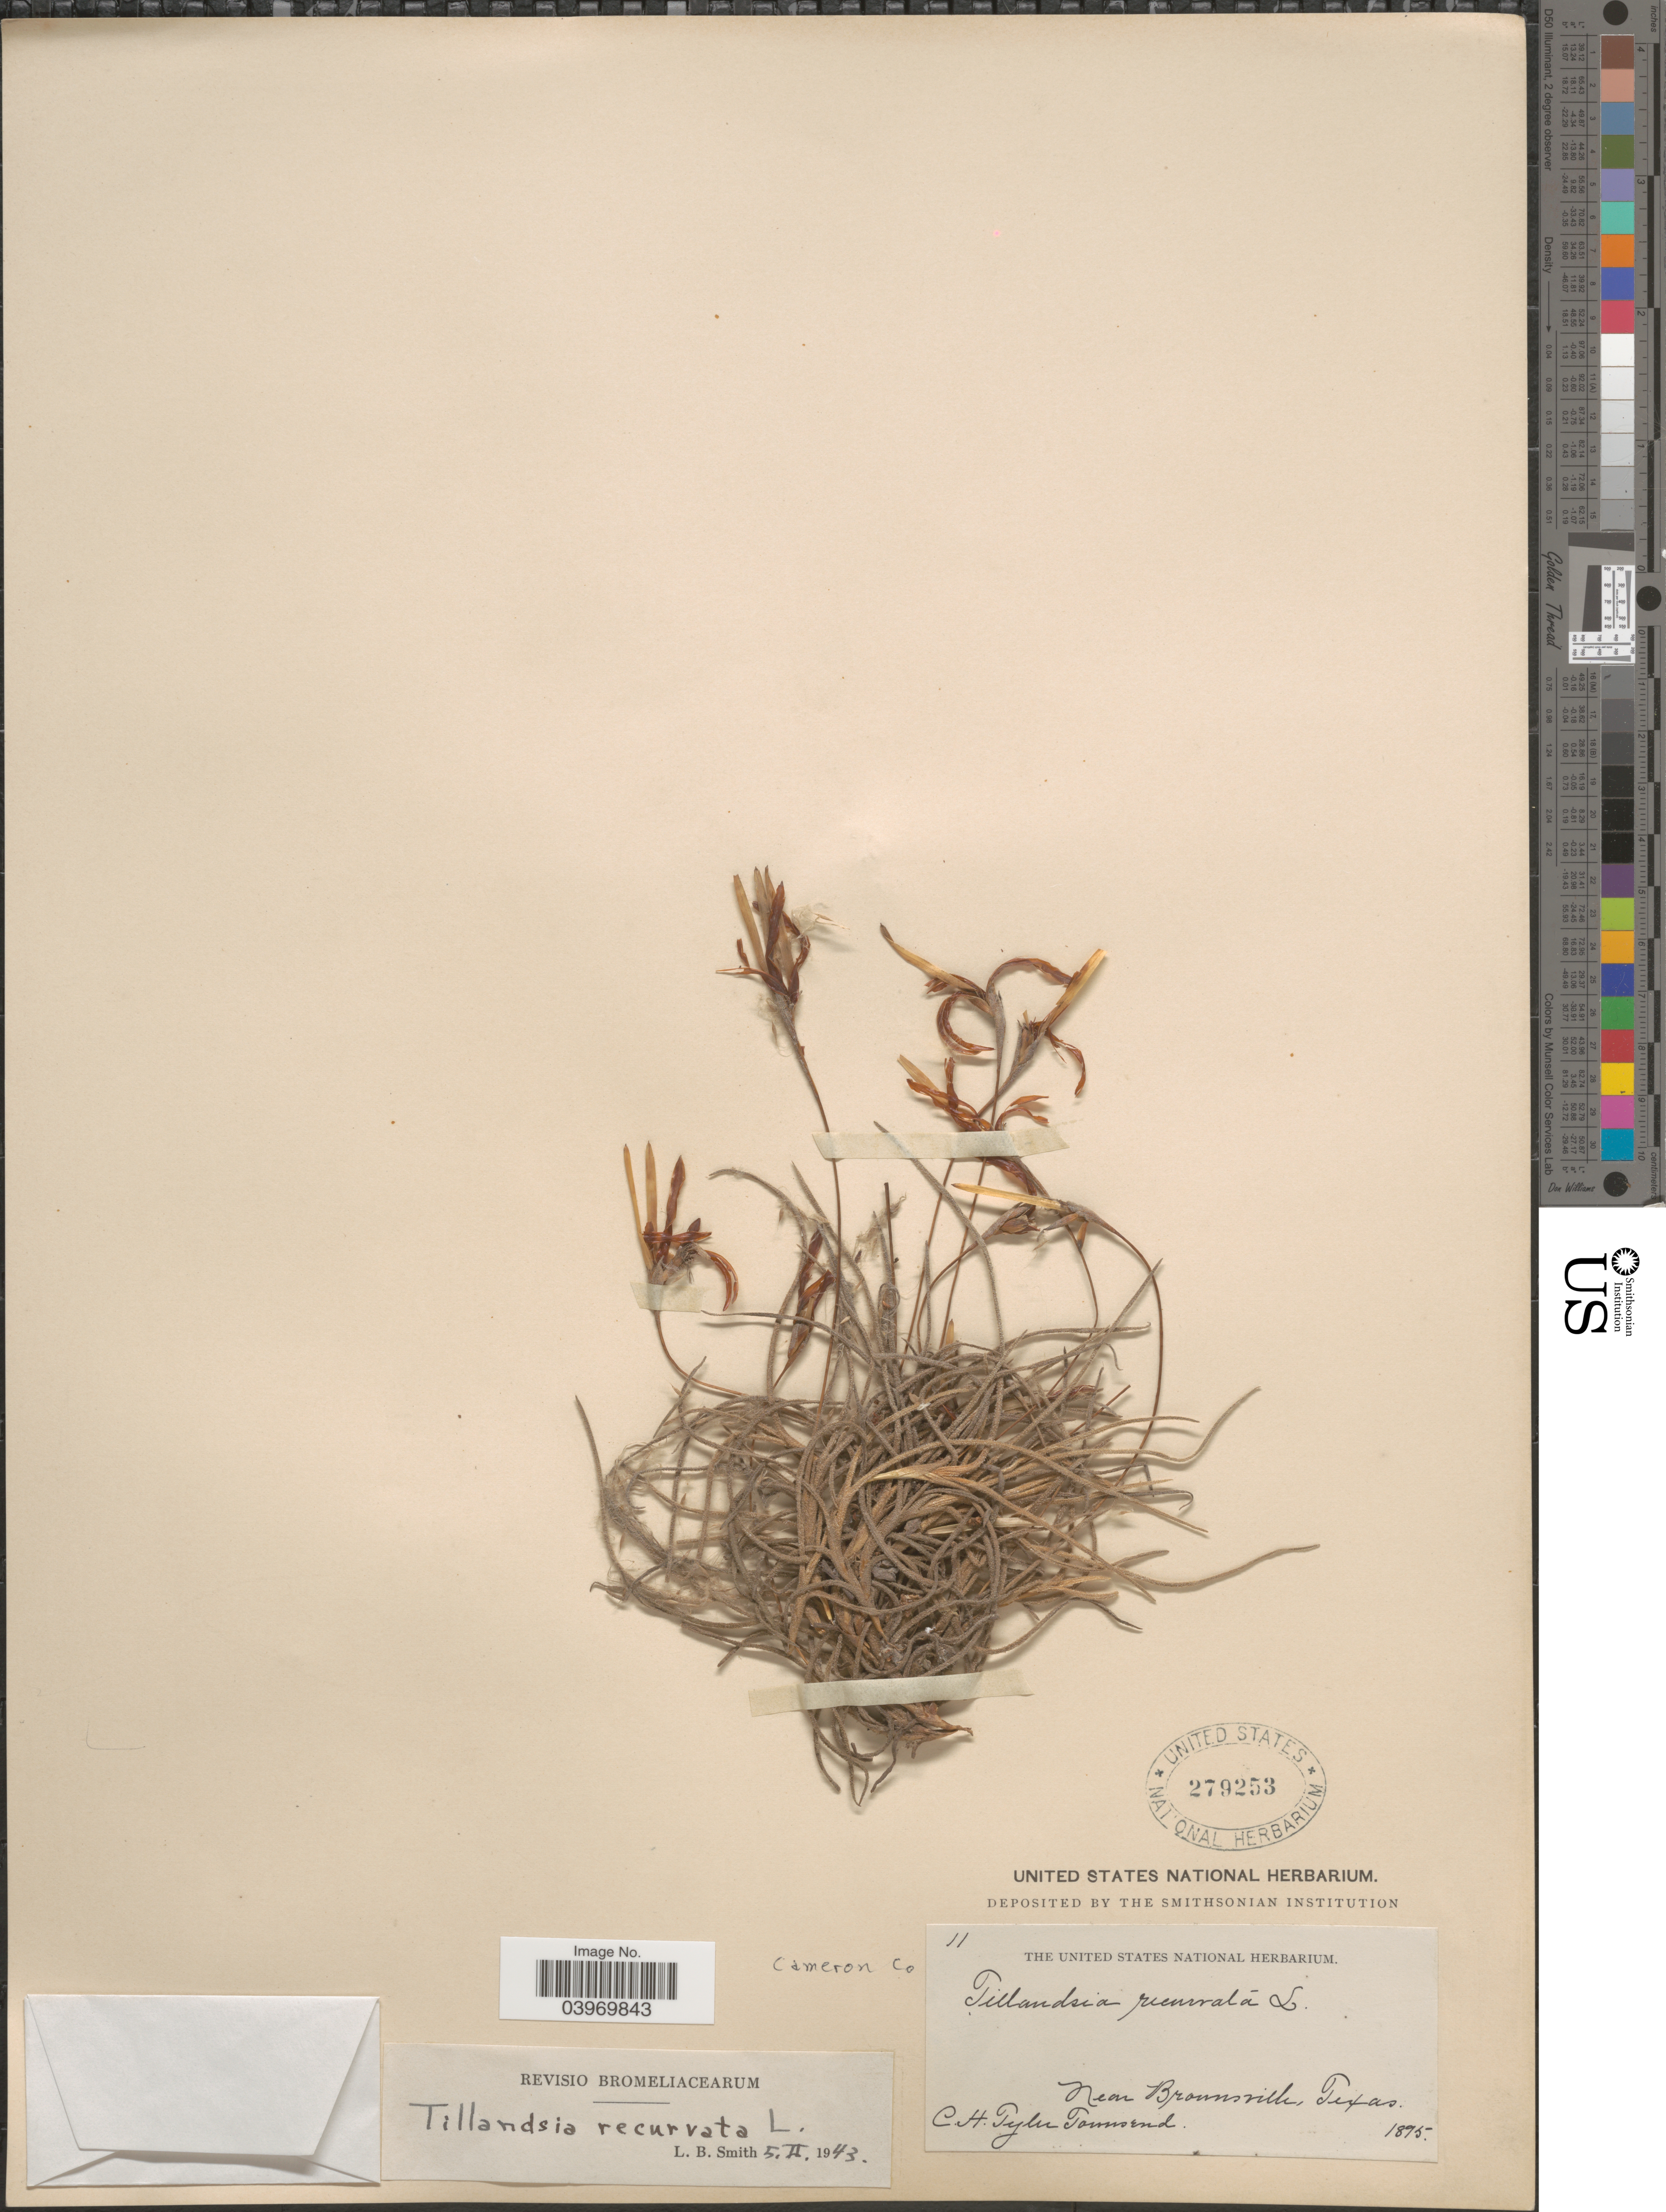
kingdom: Plantae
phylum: Tracheophyta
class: Liliopsida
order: Poales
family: Bromeliaceae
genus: Tillandsia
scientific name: Tillandsia recurvata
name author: L.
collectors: C. H. T. Townsend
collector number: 11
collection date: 1895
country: United States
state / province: Texas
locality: Cameron Co. Near Brownsville.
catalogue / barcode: US 279253